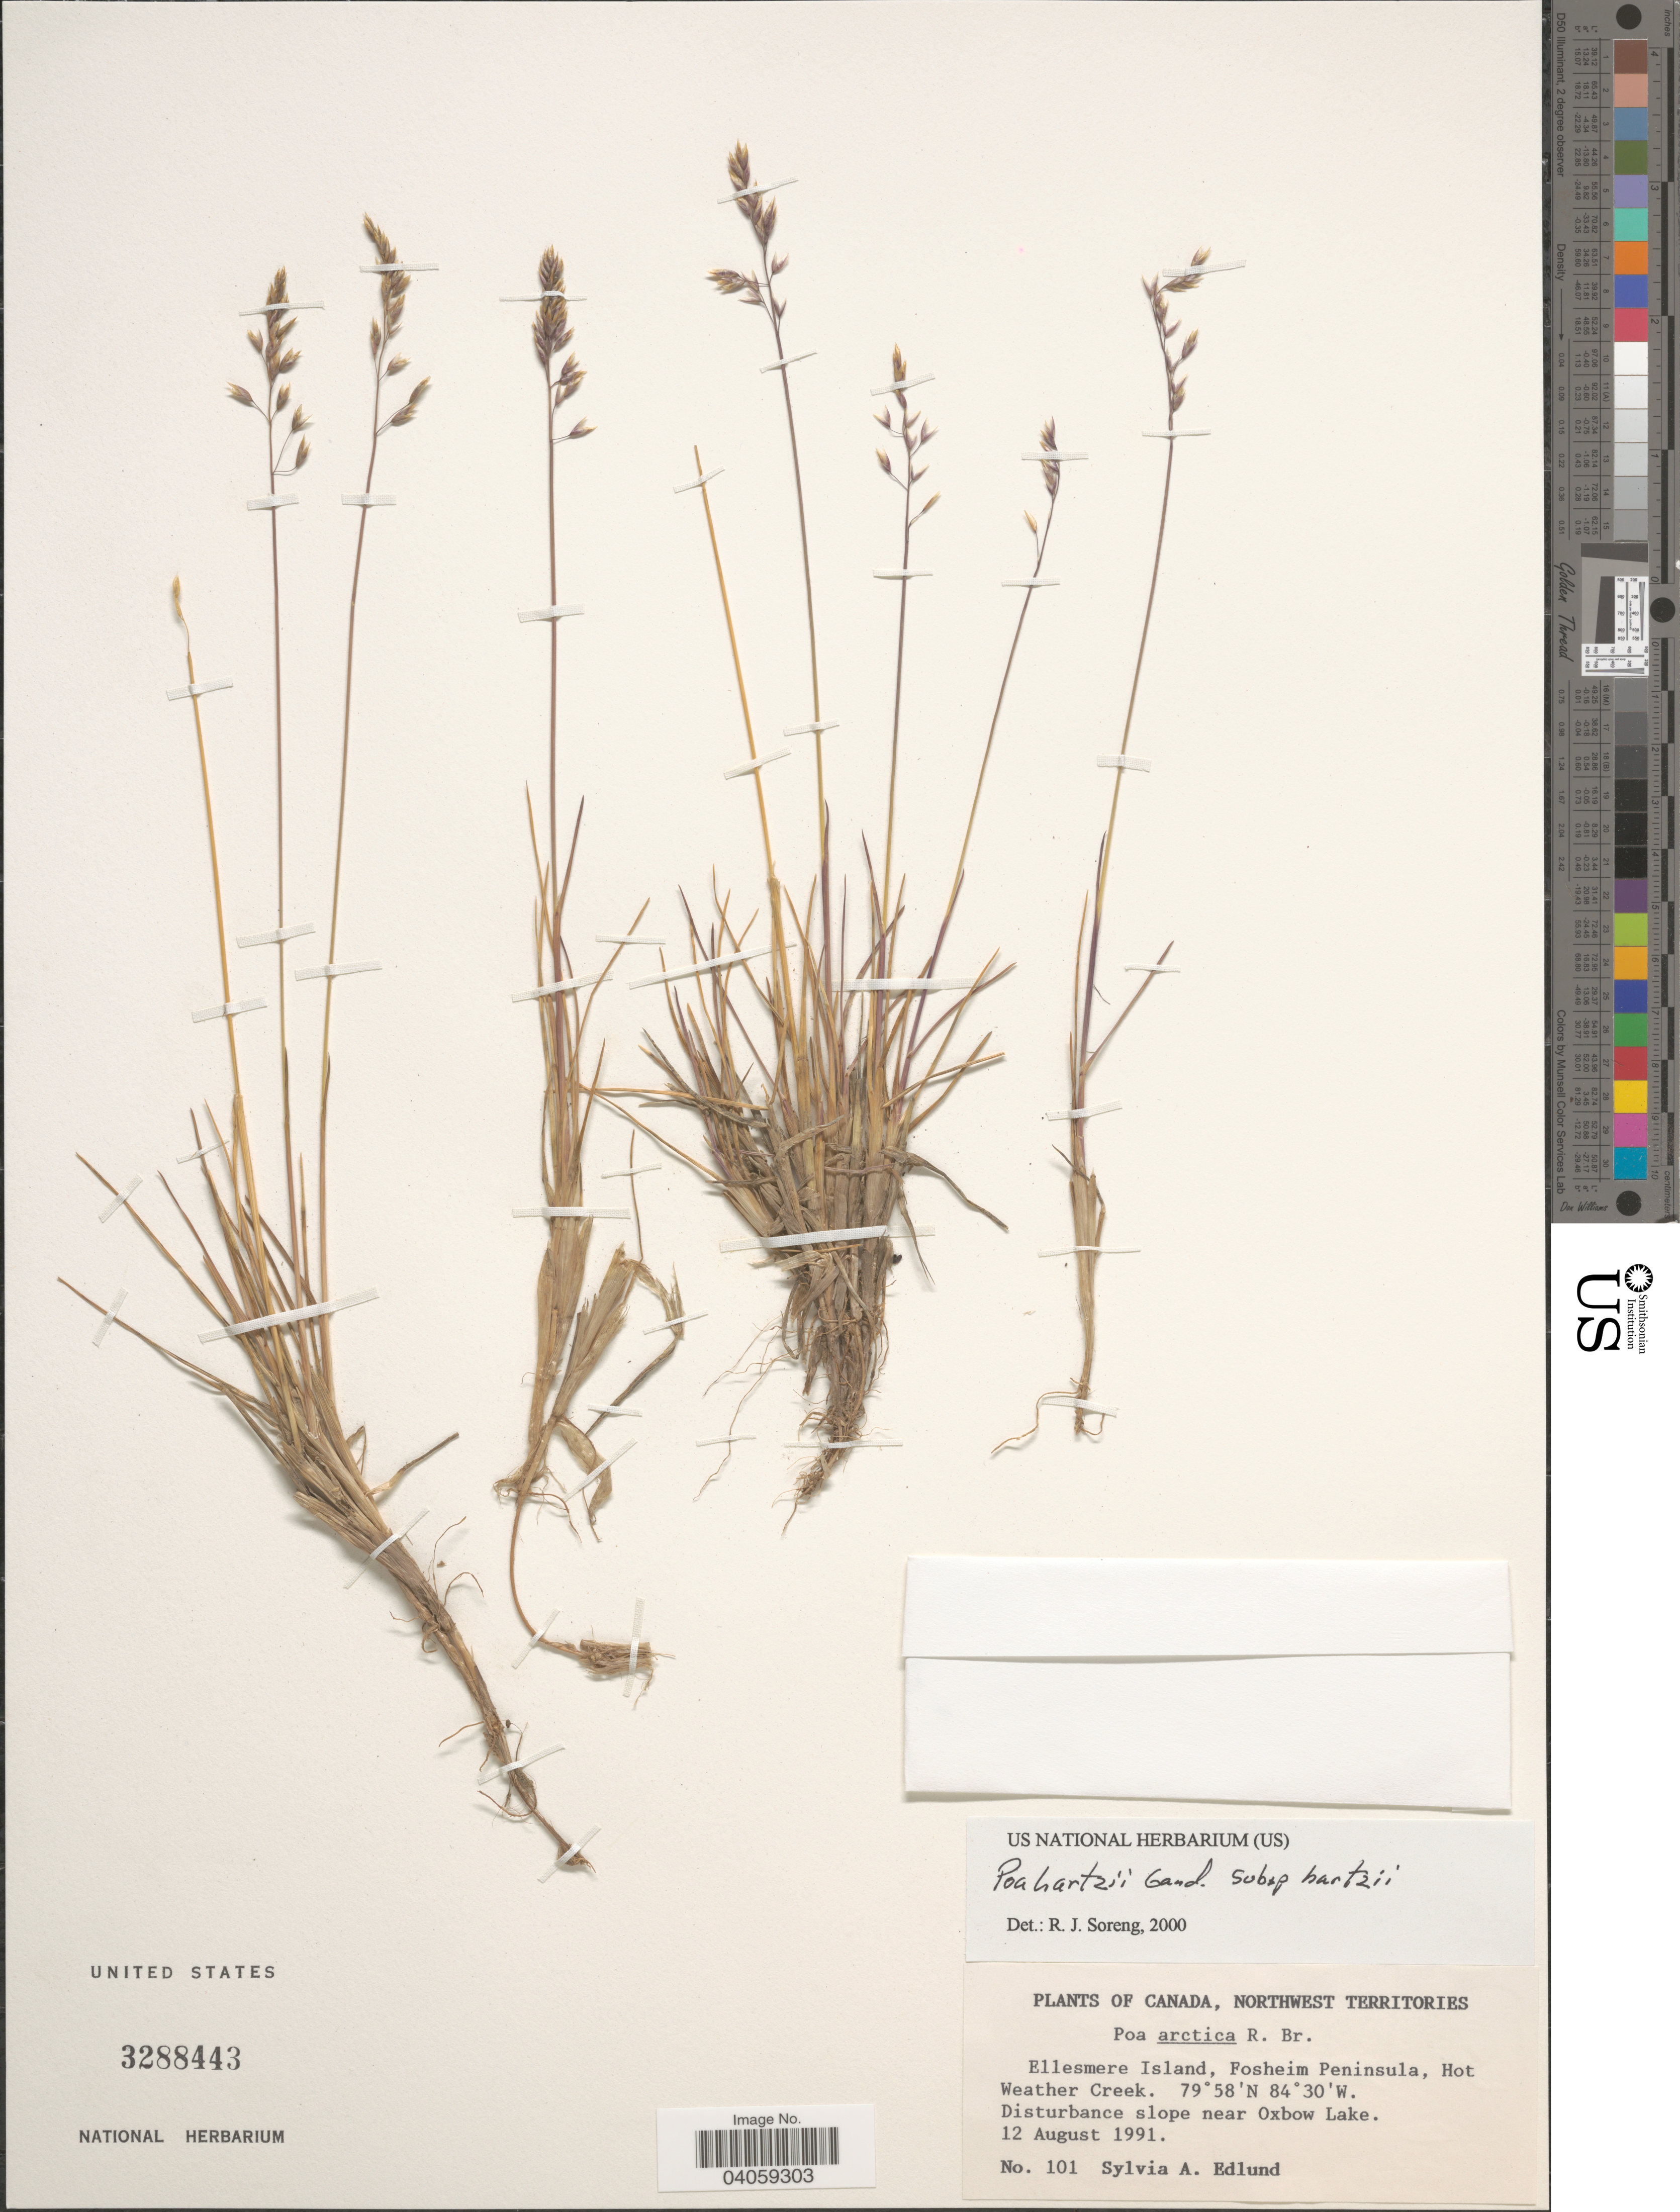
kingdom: Plantae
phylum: Tracheophyta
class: Liliopsida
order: Poales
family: Poaceae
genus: Poa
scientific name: Poa hartzii subsp. hartzii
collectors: S. Edlund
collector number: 101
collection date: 1991-08-12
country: Canada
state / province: Northwest Territories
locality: Ellesmere Island, Fosheim Peninsula, Hot Weather Creek. Disturbance slope near Oxbow Lake.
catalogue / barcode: US 3288443